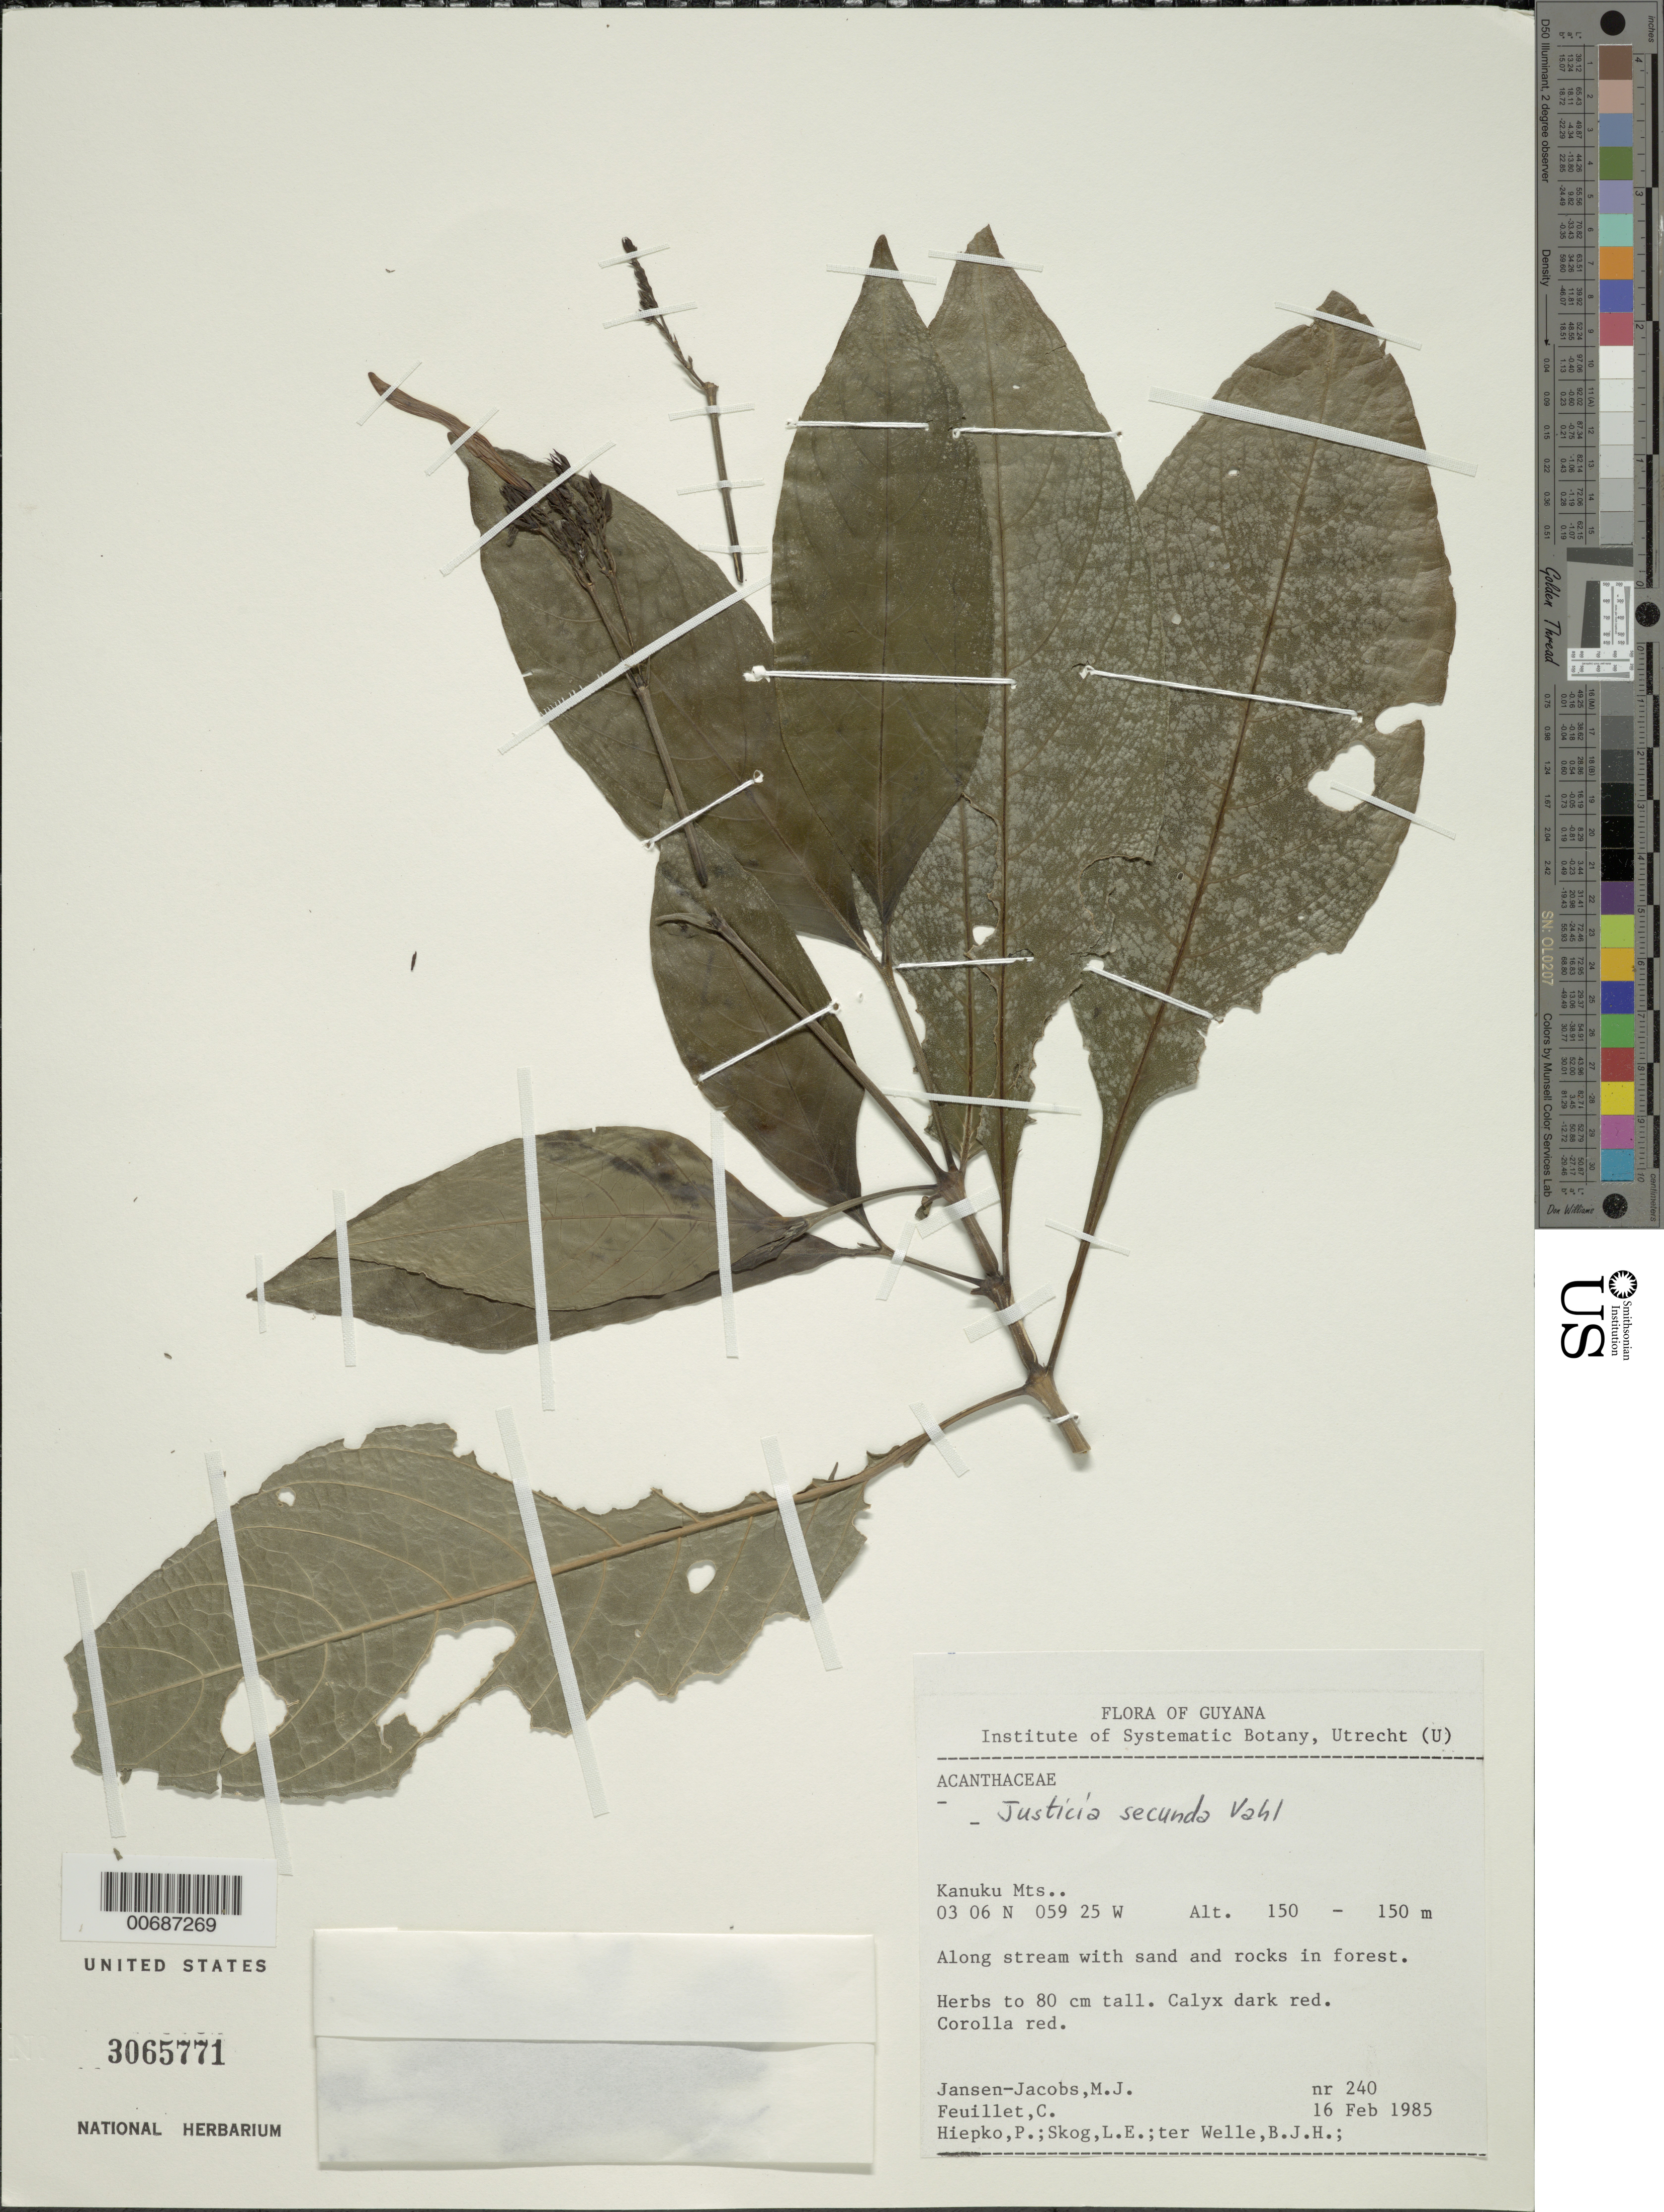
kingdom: Plantae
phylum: Tracheophyta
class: Magnoliopsida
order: Lamiales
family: Acanthaceae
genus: Justicia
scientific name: Justicia secunda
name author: Vahl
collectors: M. J. Jansen-Jacobs, C. Feuillet, P. H. Hiepko, L. E. Skog & B. Welle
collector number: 240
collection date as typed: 16-Feb-85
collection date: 1985-02-16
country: Guyana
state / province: U. Takutu-U. Essequibo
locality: Kanuku Mts., Rupununi R.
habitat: Along stream with sand and rocks in forest.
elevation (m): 150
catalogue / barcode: US 3065771